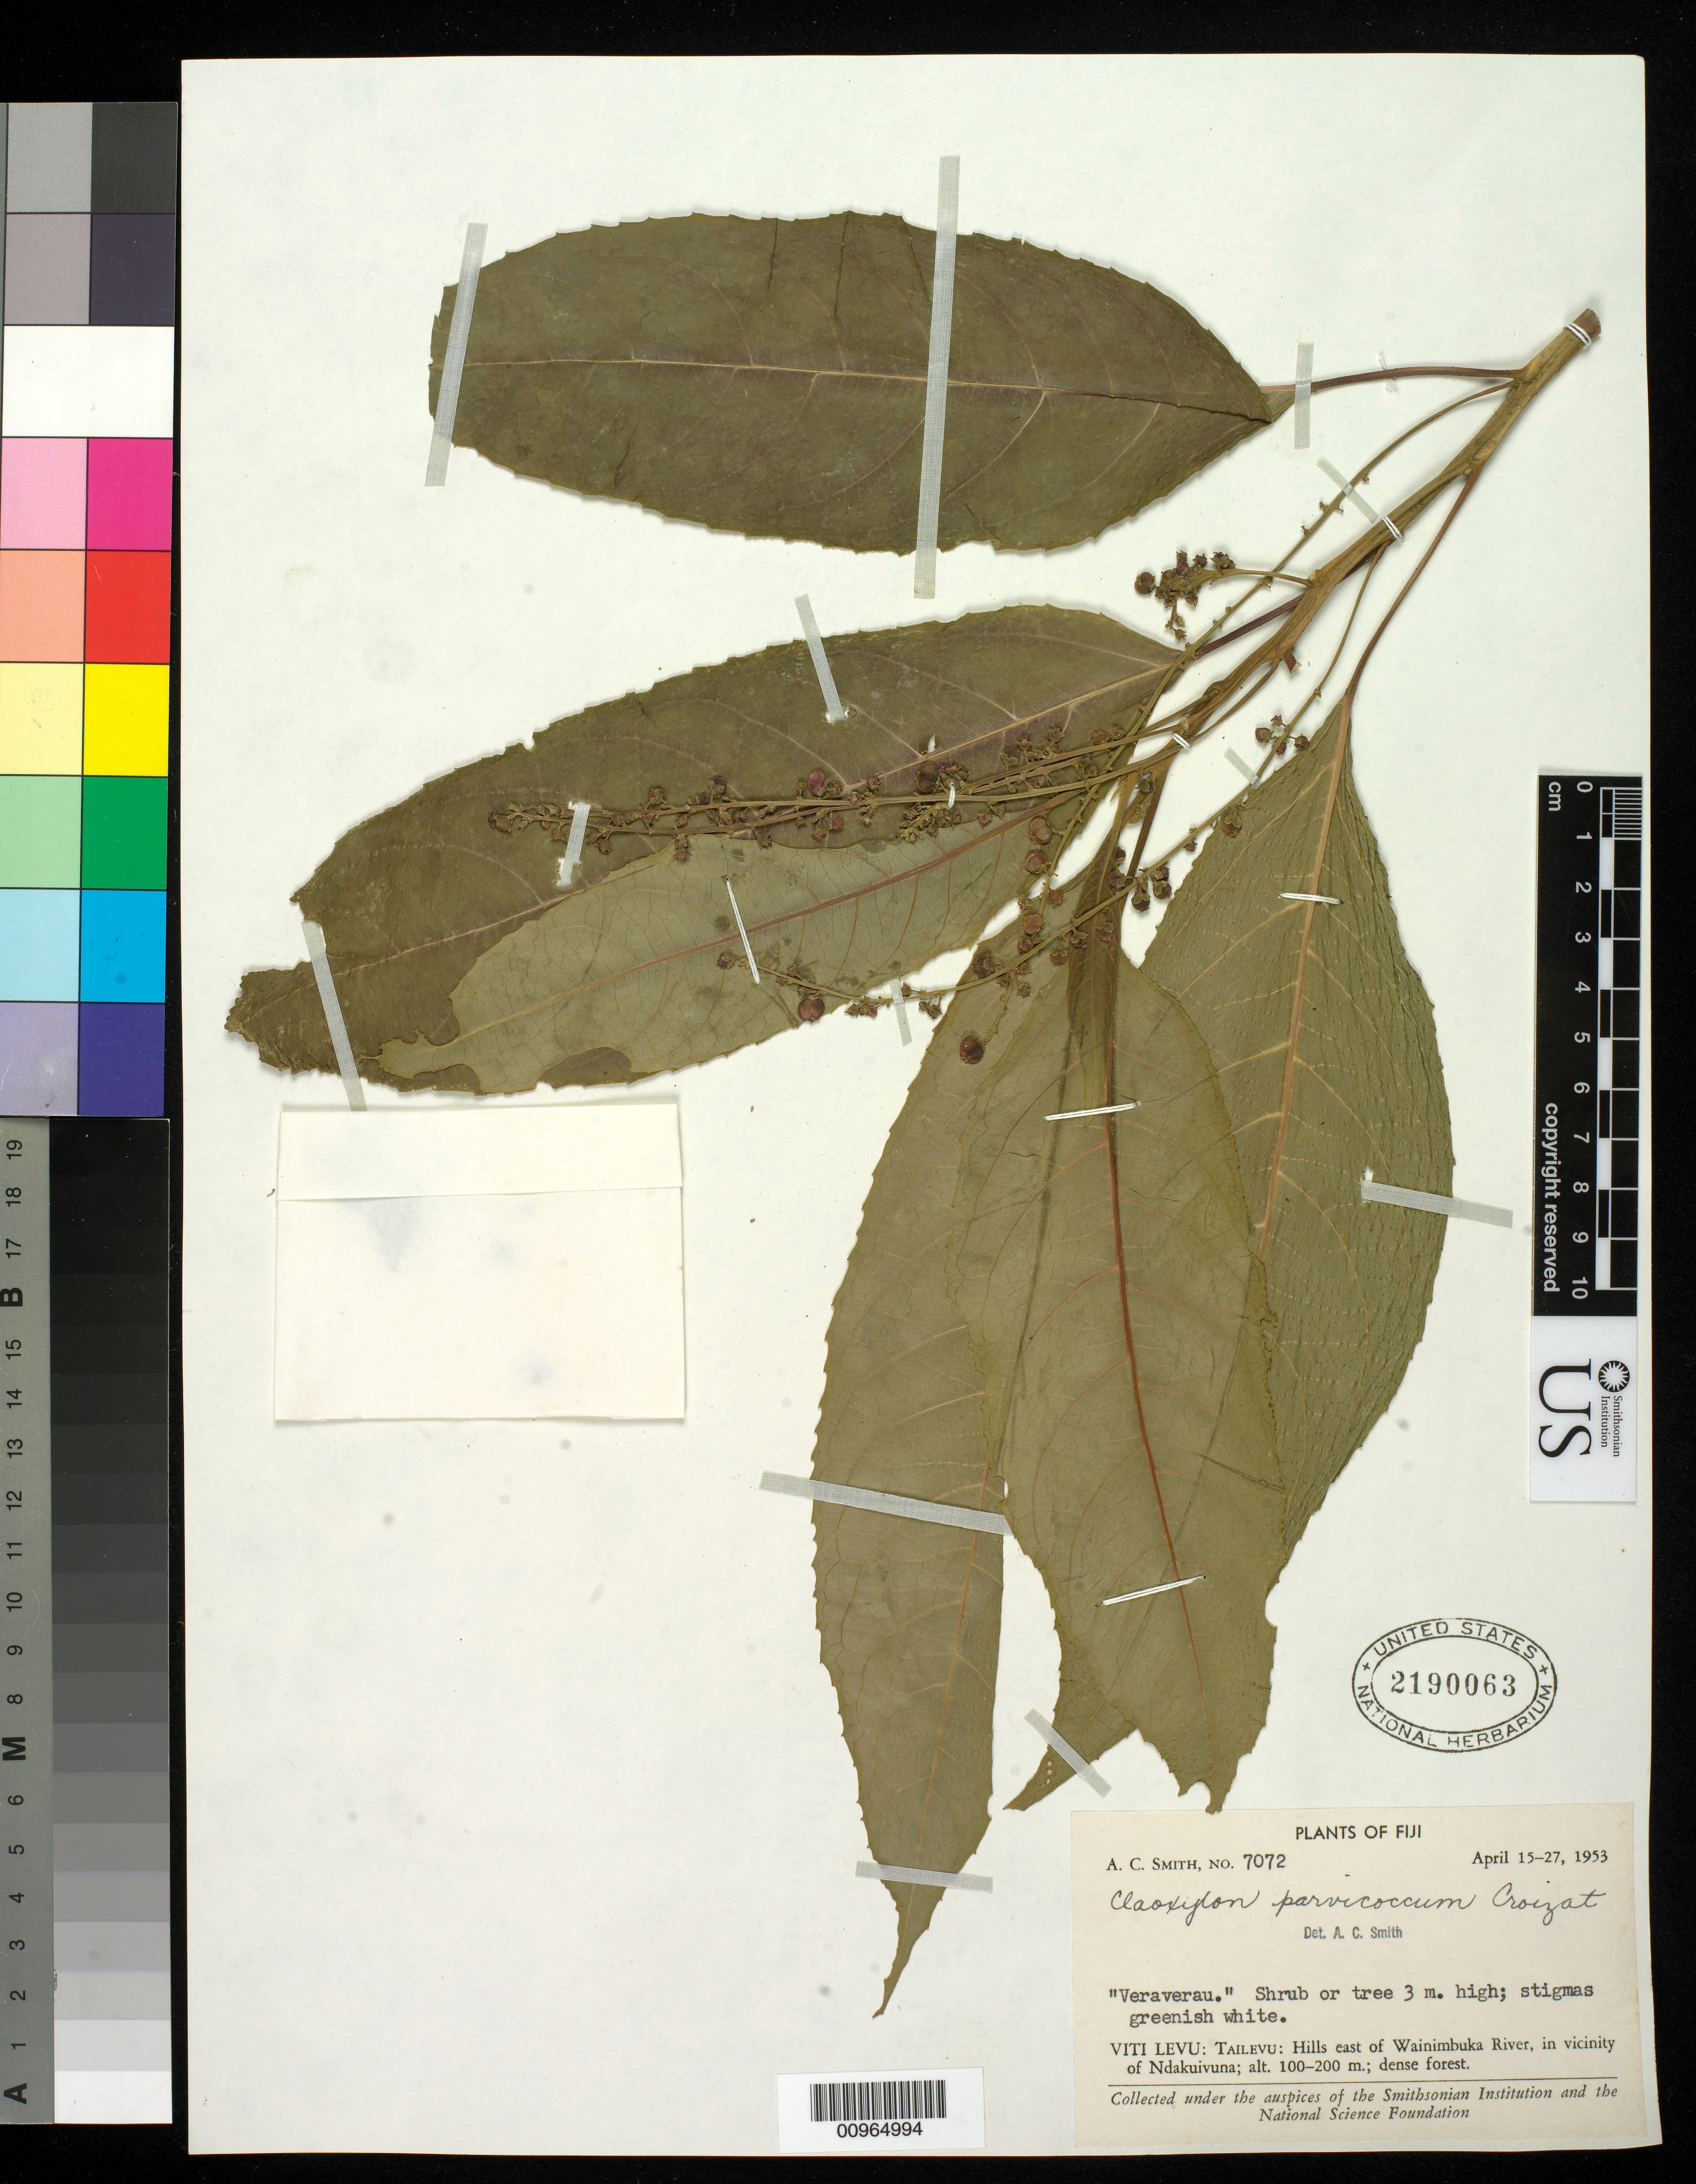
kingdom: Plantae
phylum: Tracheophyta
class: Magnoliopsida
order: Malpighiales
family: Euphorbiaceae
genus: Claoxylon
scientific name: Claoxylon parvicoccum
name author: Croizat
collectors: C. A. Smith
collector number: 7072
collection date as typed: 15 Apr 1953 to 27 Apr 1953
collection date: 1953-04-15/1953-04-27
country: Fiji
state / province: Central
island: Viti Levu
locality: Hills E of Wainimbuka River, in vicinity of Ndakuivuna, Tailevu.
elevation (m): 100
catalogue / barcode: US 2190063